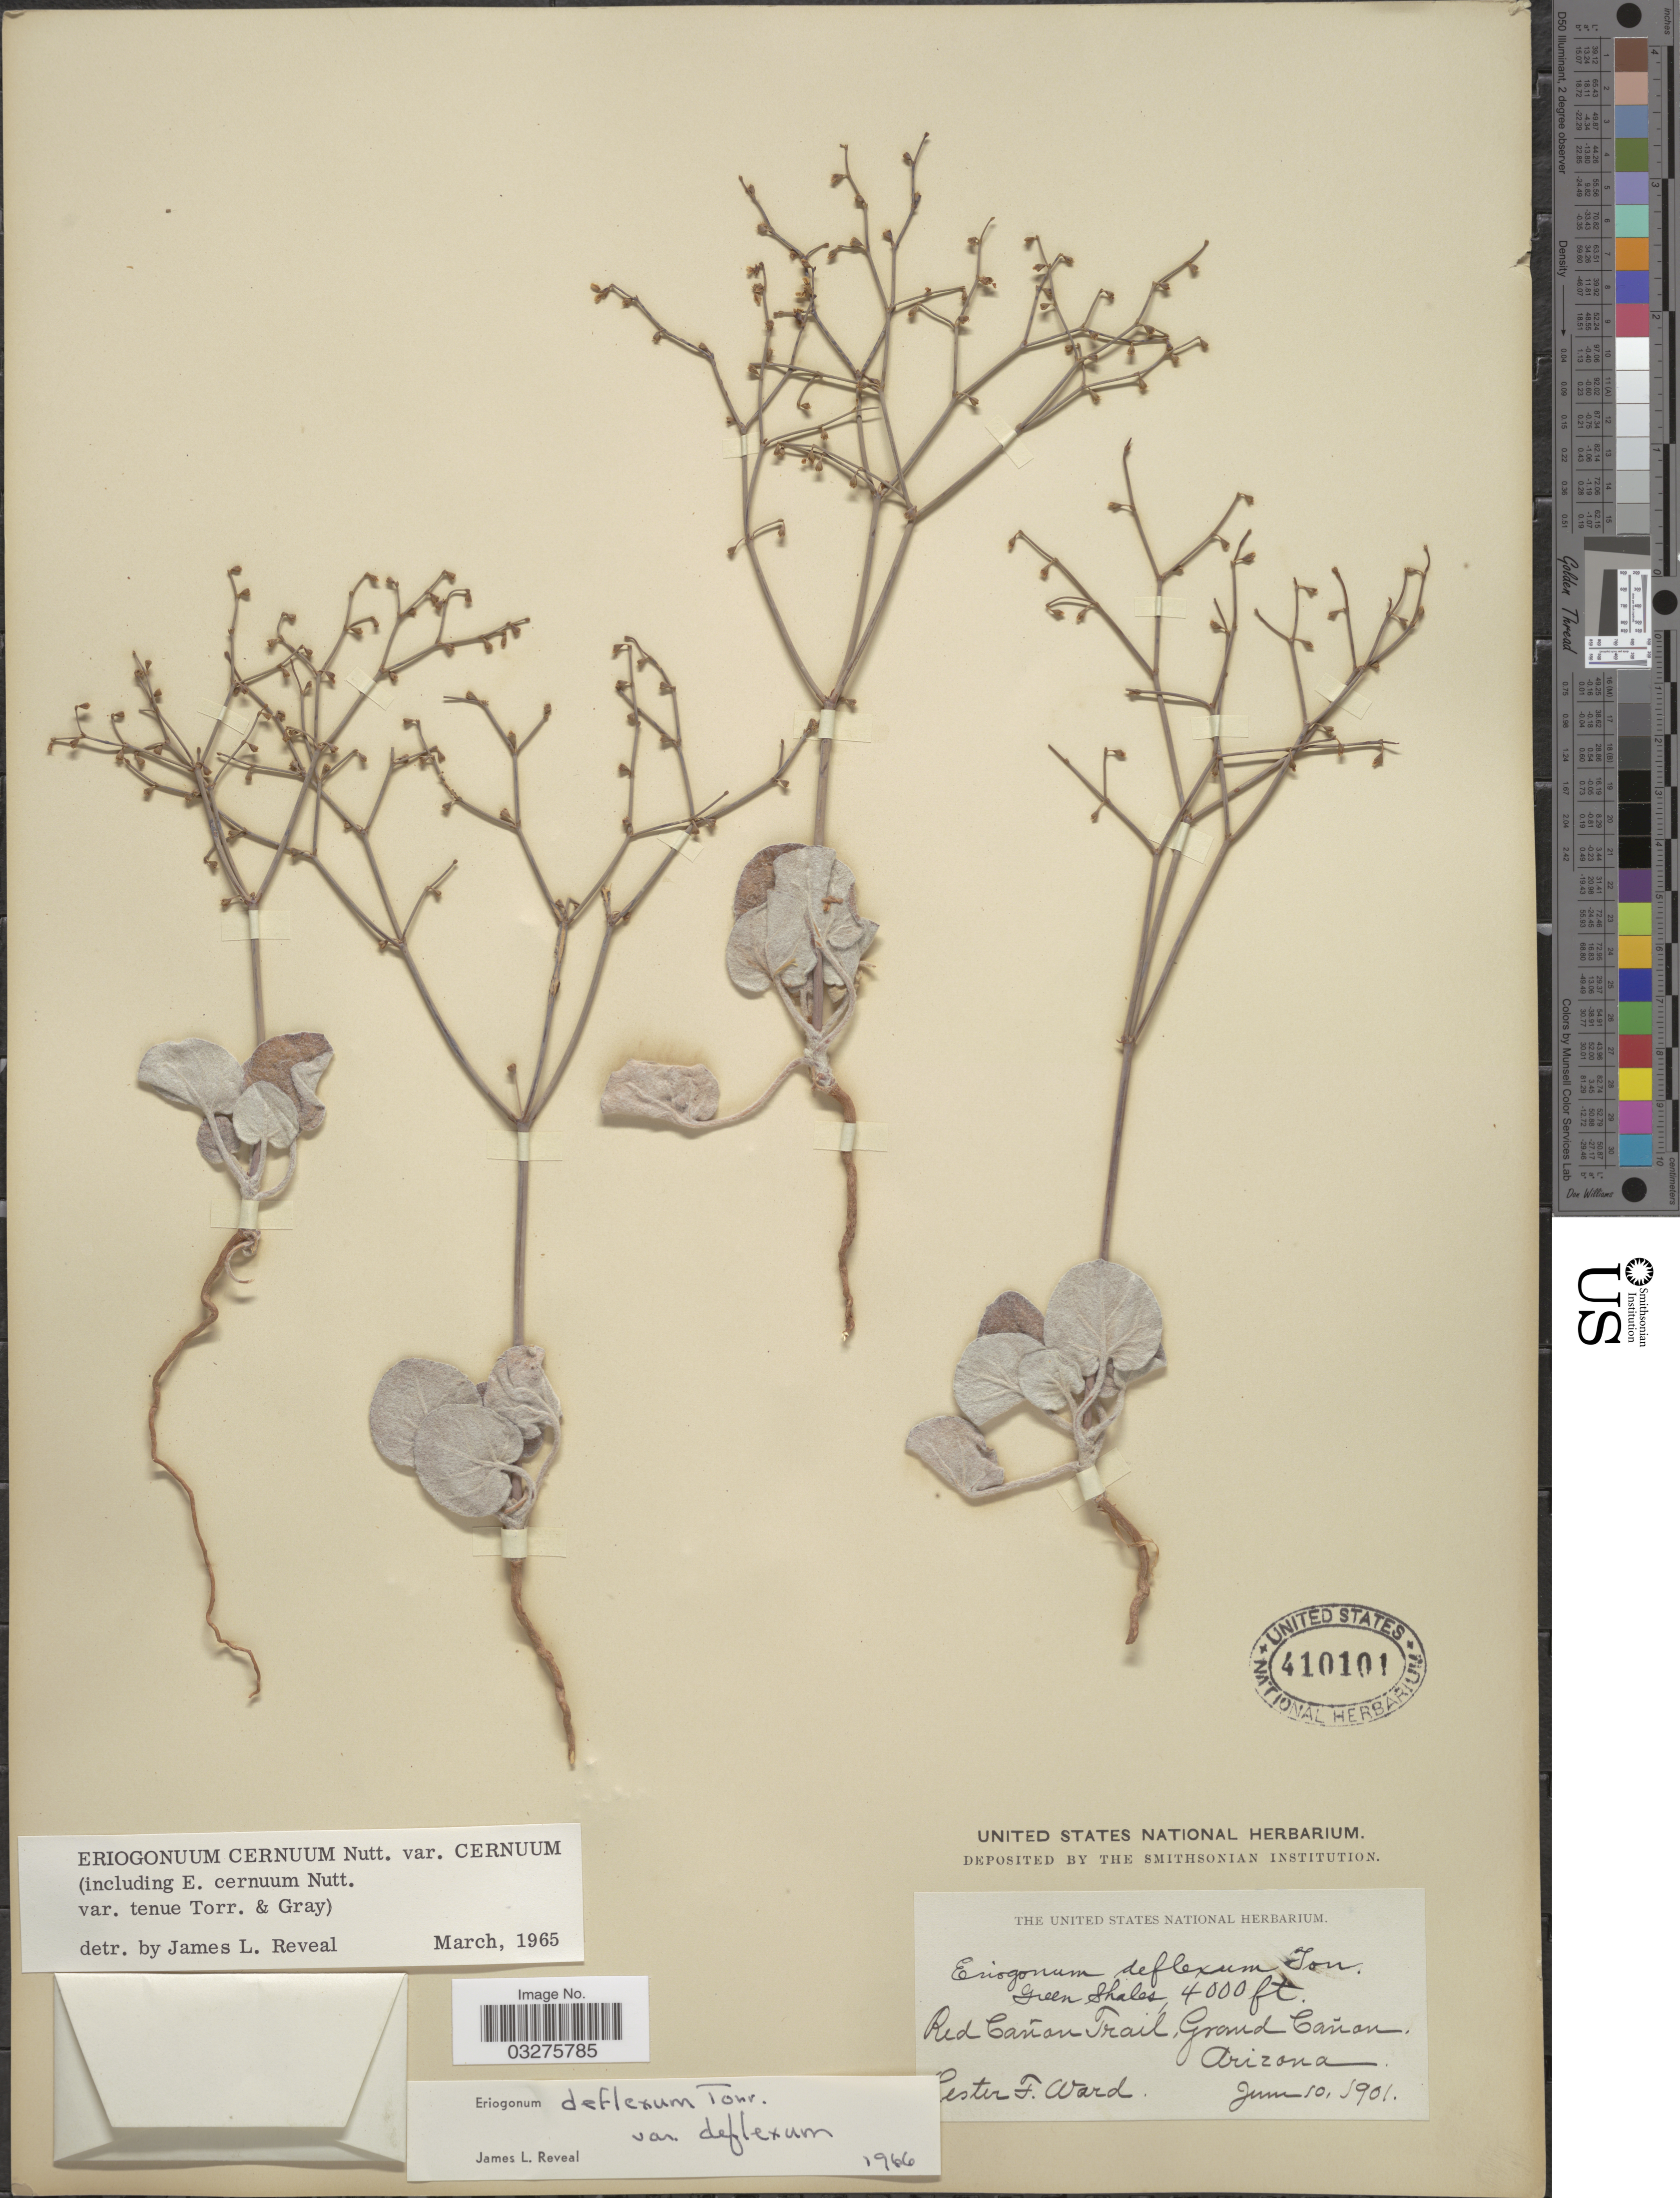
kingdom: Plantae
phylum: Tracheophyta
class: Magnoliopsida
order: Caryophyllales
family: Polygonaceae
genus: Eriogonum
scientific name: Eriogonum deflexum var. deflexum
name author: Torr. in Ives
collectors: L. F. Ward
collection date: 1901-06-10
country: United States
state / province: Arizona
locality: Green Shales. Red Cañon Trail, Grand Cañon.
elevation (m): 1219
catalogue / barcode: US 410101